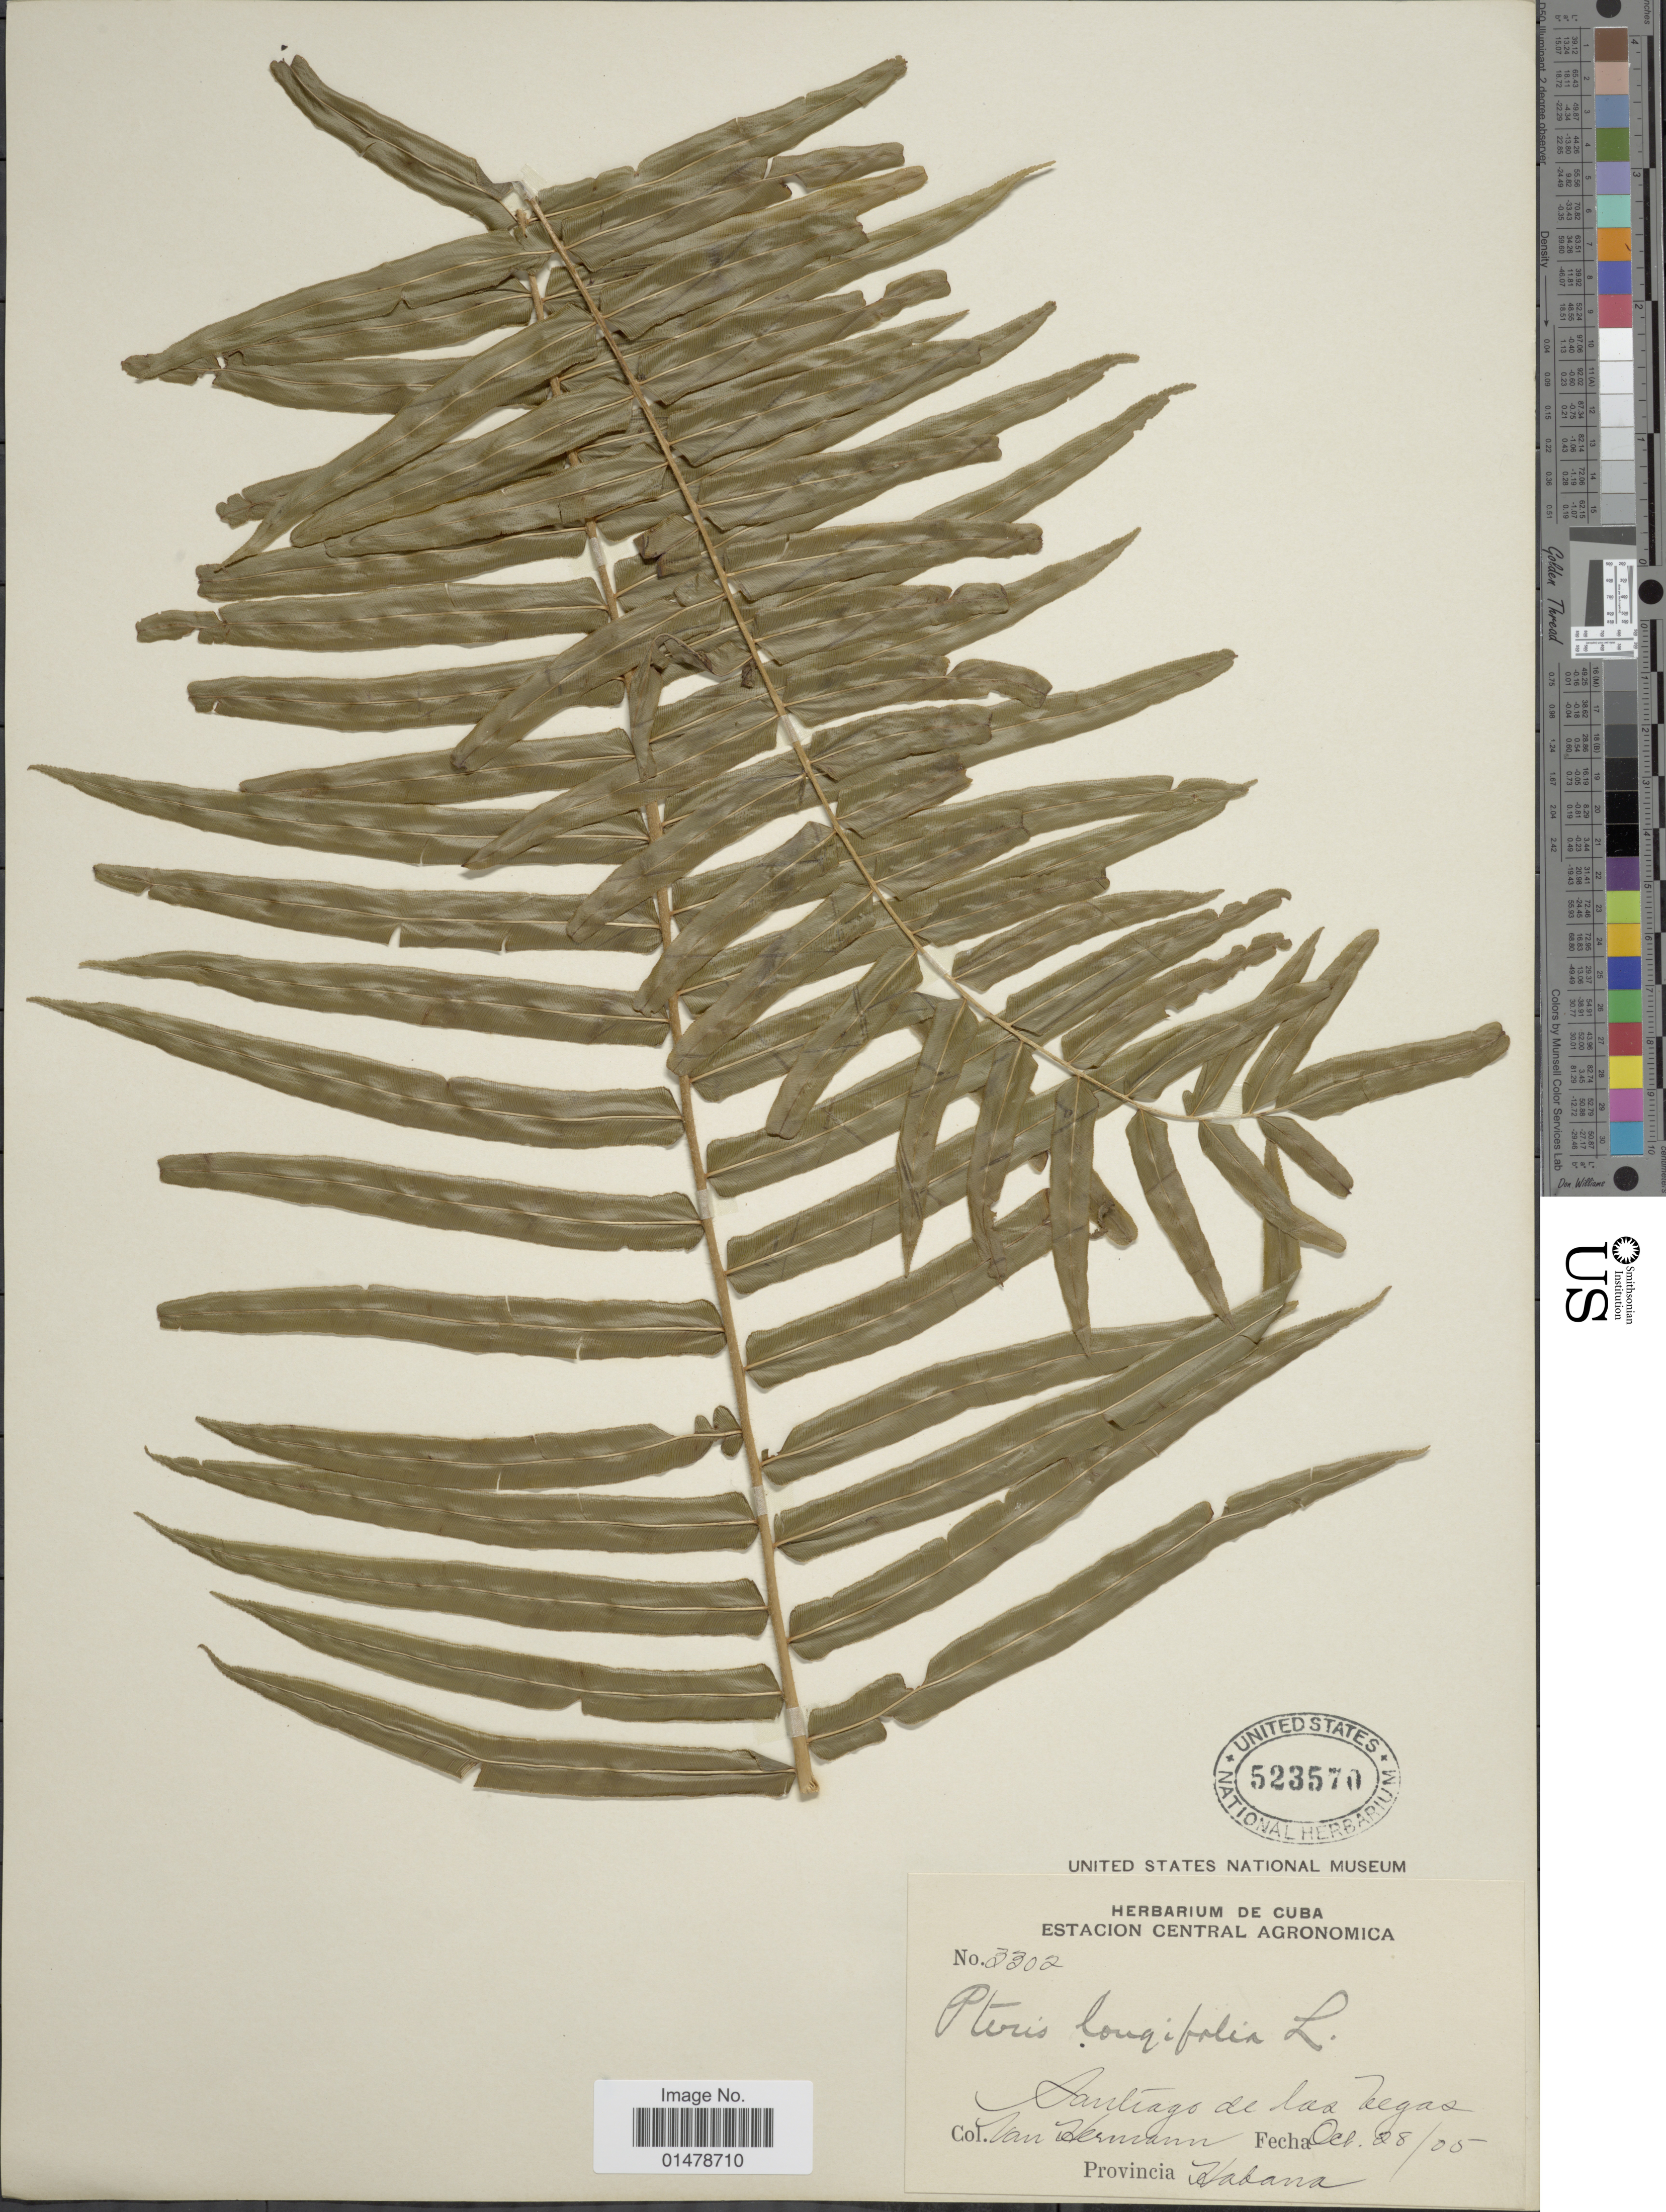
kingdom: Plantae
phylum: Tracheophyta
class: Polypodiopsida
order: Polypodiales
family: Pteridaceae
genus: Pteris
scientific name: Pteris longifolia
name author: L.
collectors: V. Hermann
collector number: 3302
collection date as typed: Transcribed d/m/y: 28/10/5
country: Cuba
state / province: La Habana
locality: Santiago de las Vegas. Provincia Habana.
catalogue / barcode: US 523570